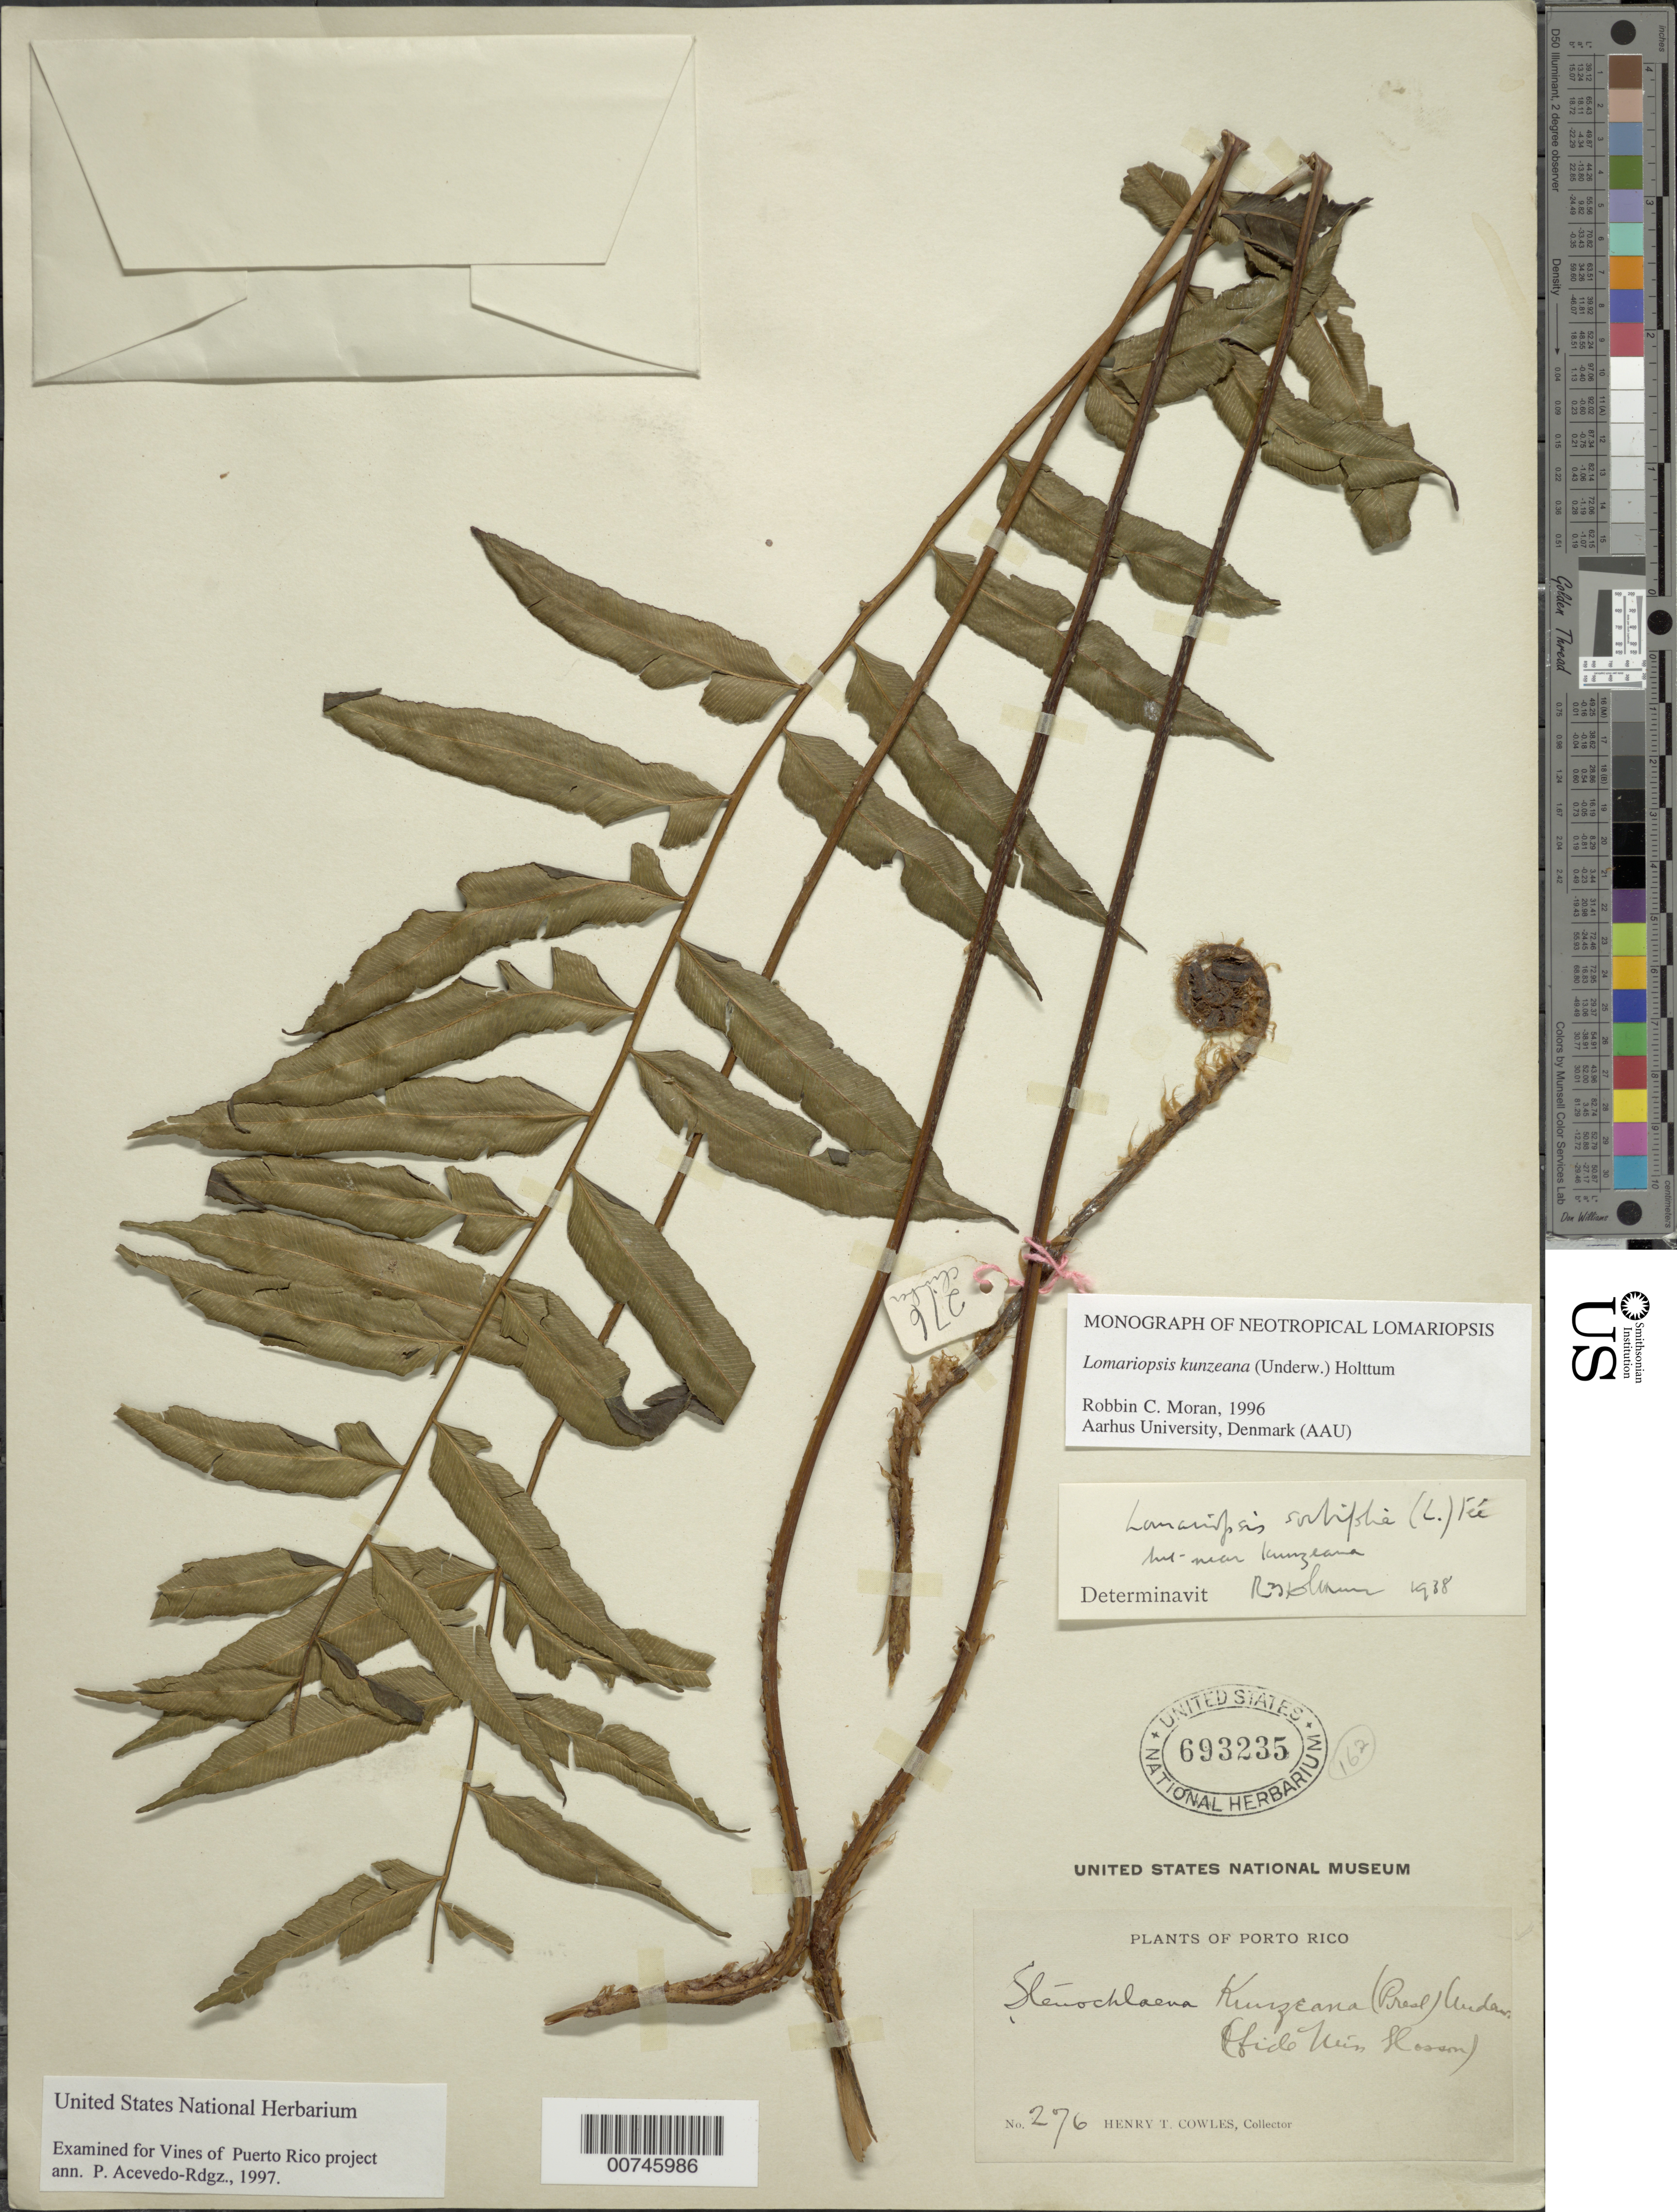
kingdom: Plantae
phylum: Tracheophyta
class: Polypodiopsida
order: Polypodiales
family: Lomariopsidaceae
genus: Lomariopsis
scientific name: Lomariopsis kunzeana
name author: (Underw.) Holttum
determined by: Moran, R. C.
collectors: H. Cowles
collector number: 276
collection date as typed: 1911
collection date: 1911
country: Puerto Rico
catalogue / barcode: US 693235